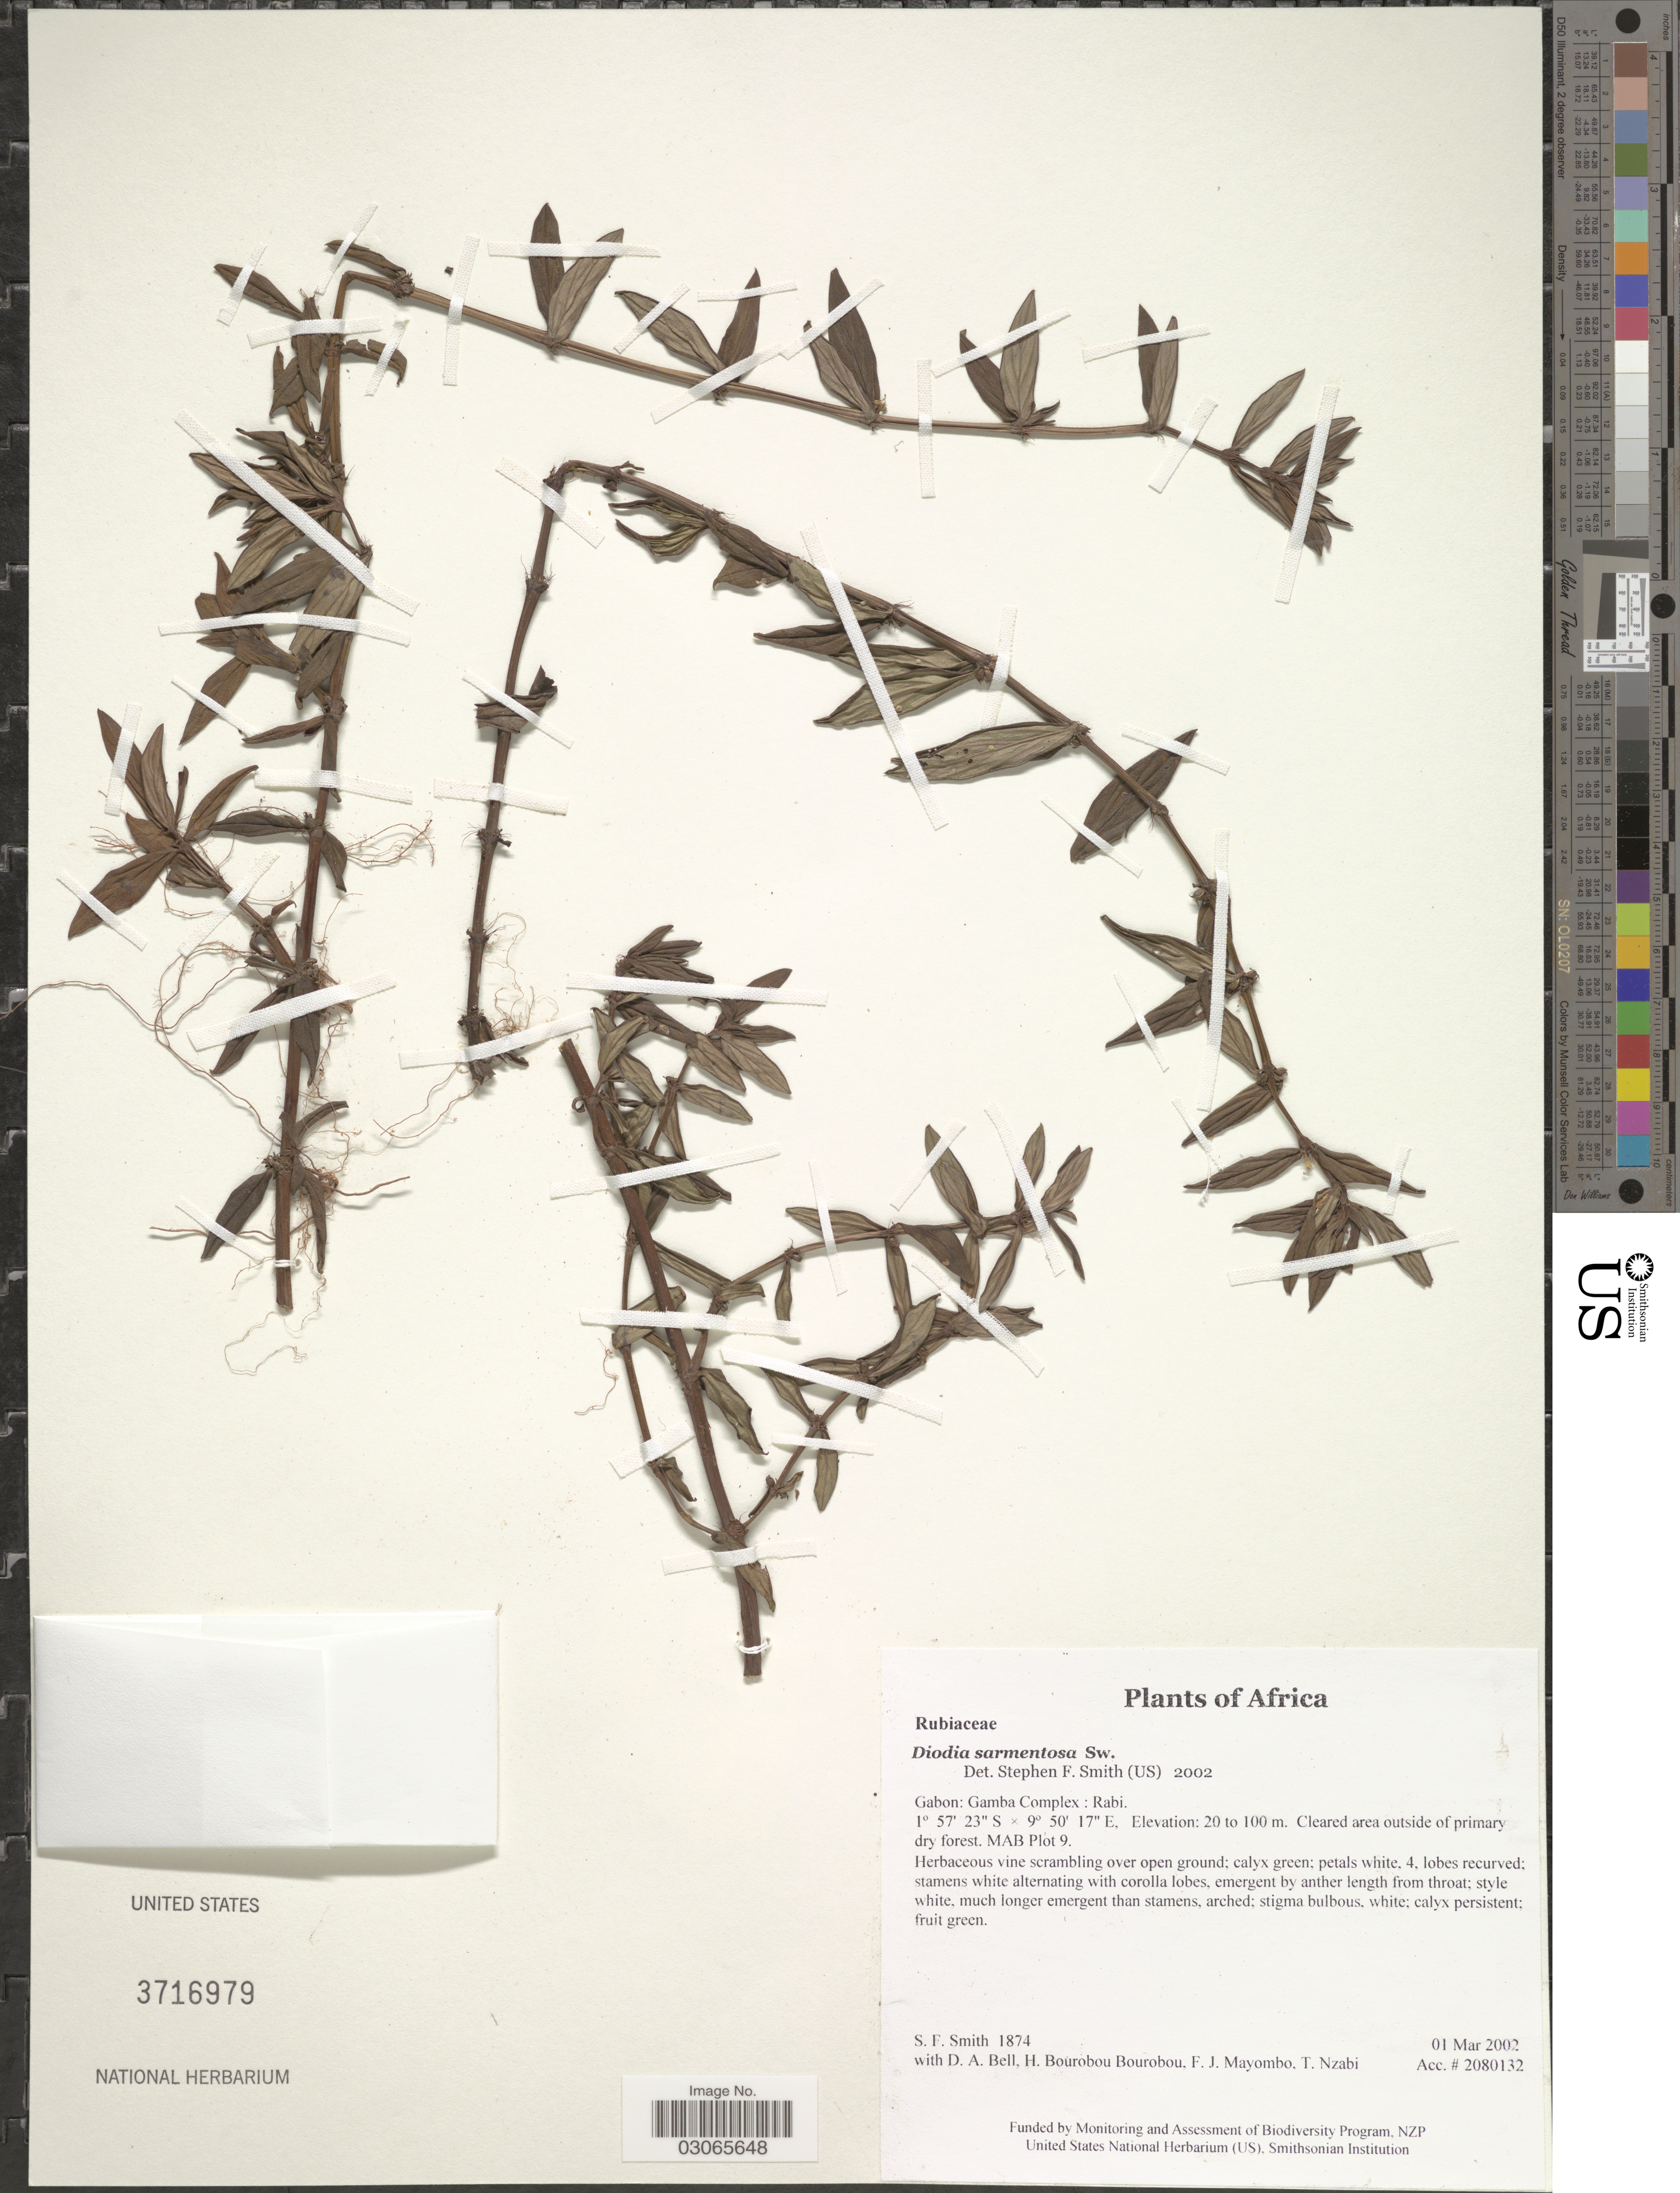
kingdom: Plantae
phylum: Tracheophyta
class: Magnoliopsida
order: Gentianales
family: Rubiaceae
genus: Diodia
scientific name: Diodia sarmentosa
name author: Sw.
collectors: S.F. Smith, D. A. Bell, H. Bourobou Bourobou & F. J. Mayombo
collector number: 1874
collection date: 2002-03-01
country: Gabon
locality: Gamba Complex: Rabi. MAB Plot 9.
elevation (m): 20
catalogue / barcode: US 3716979